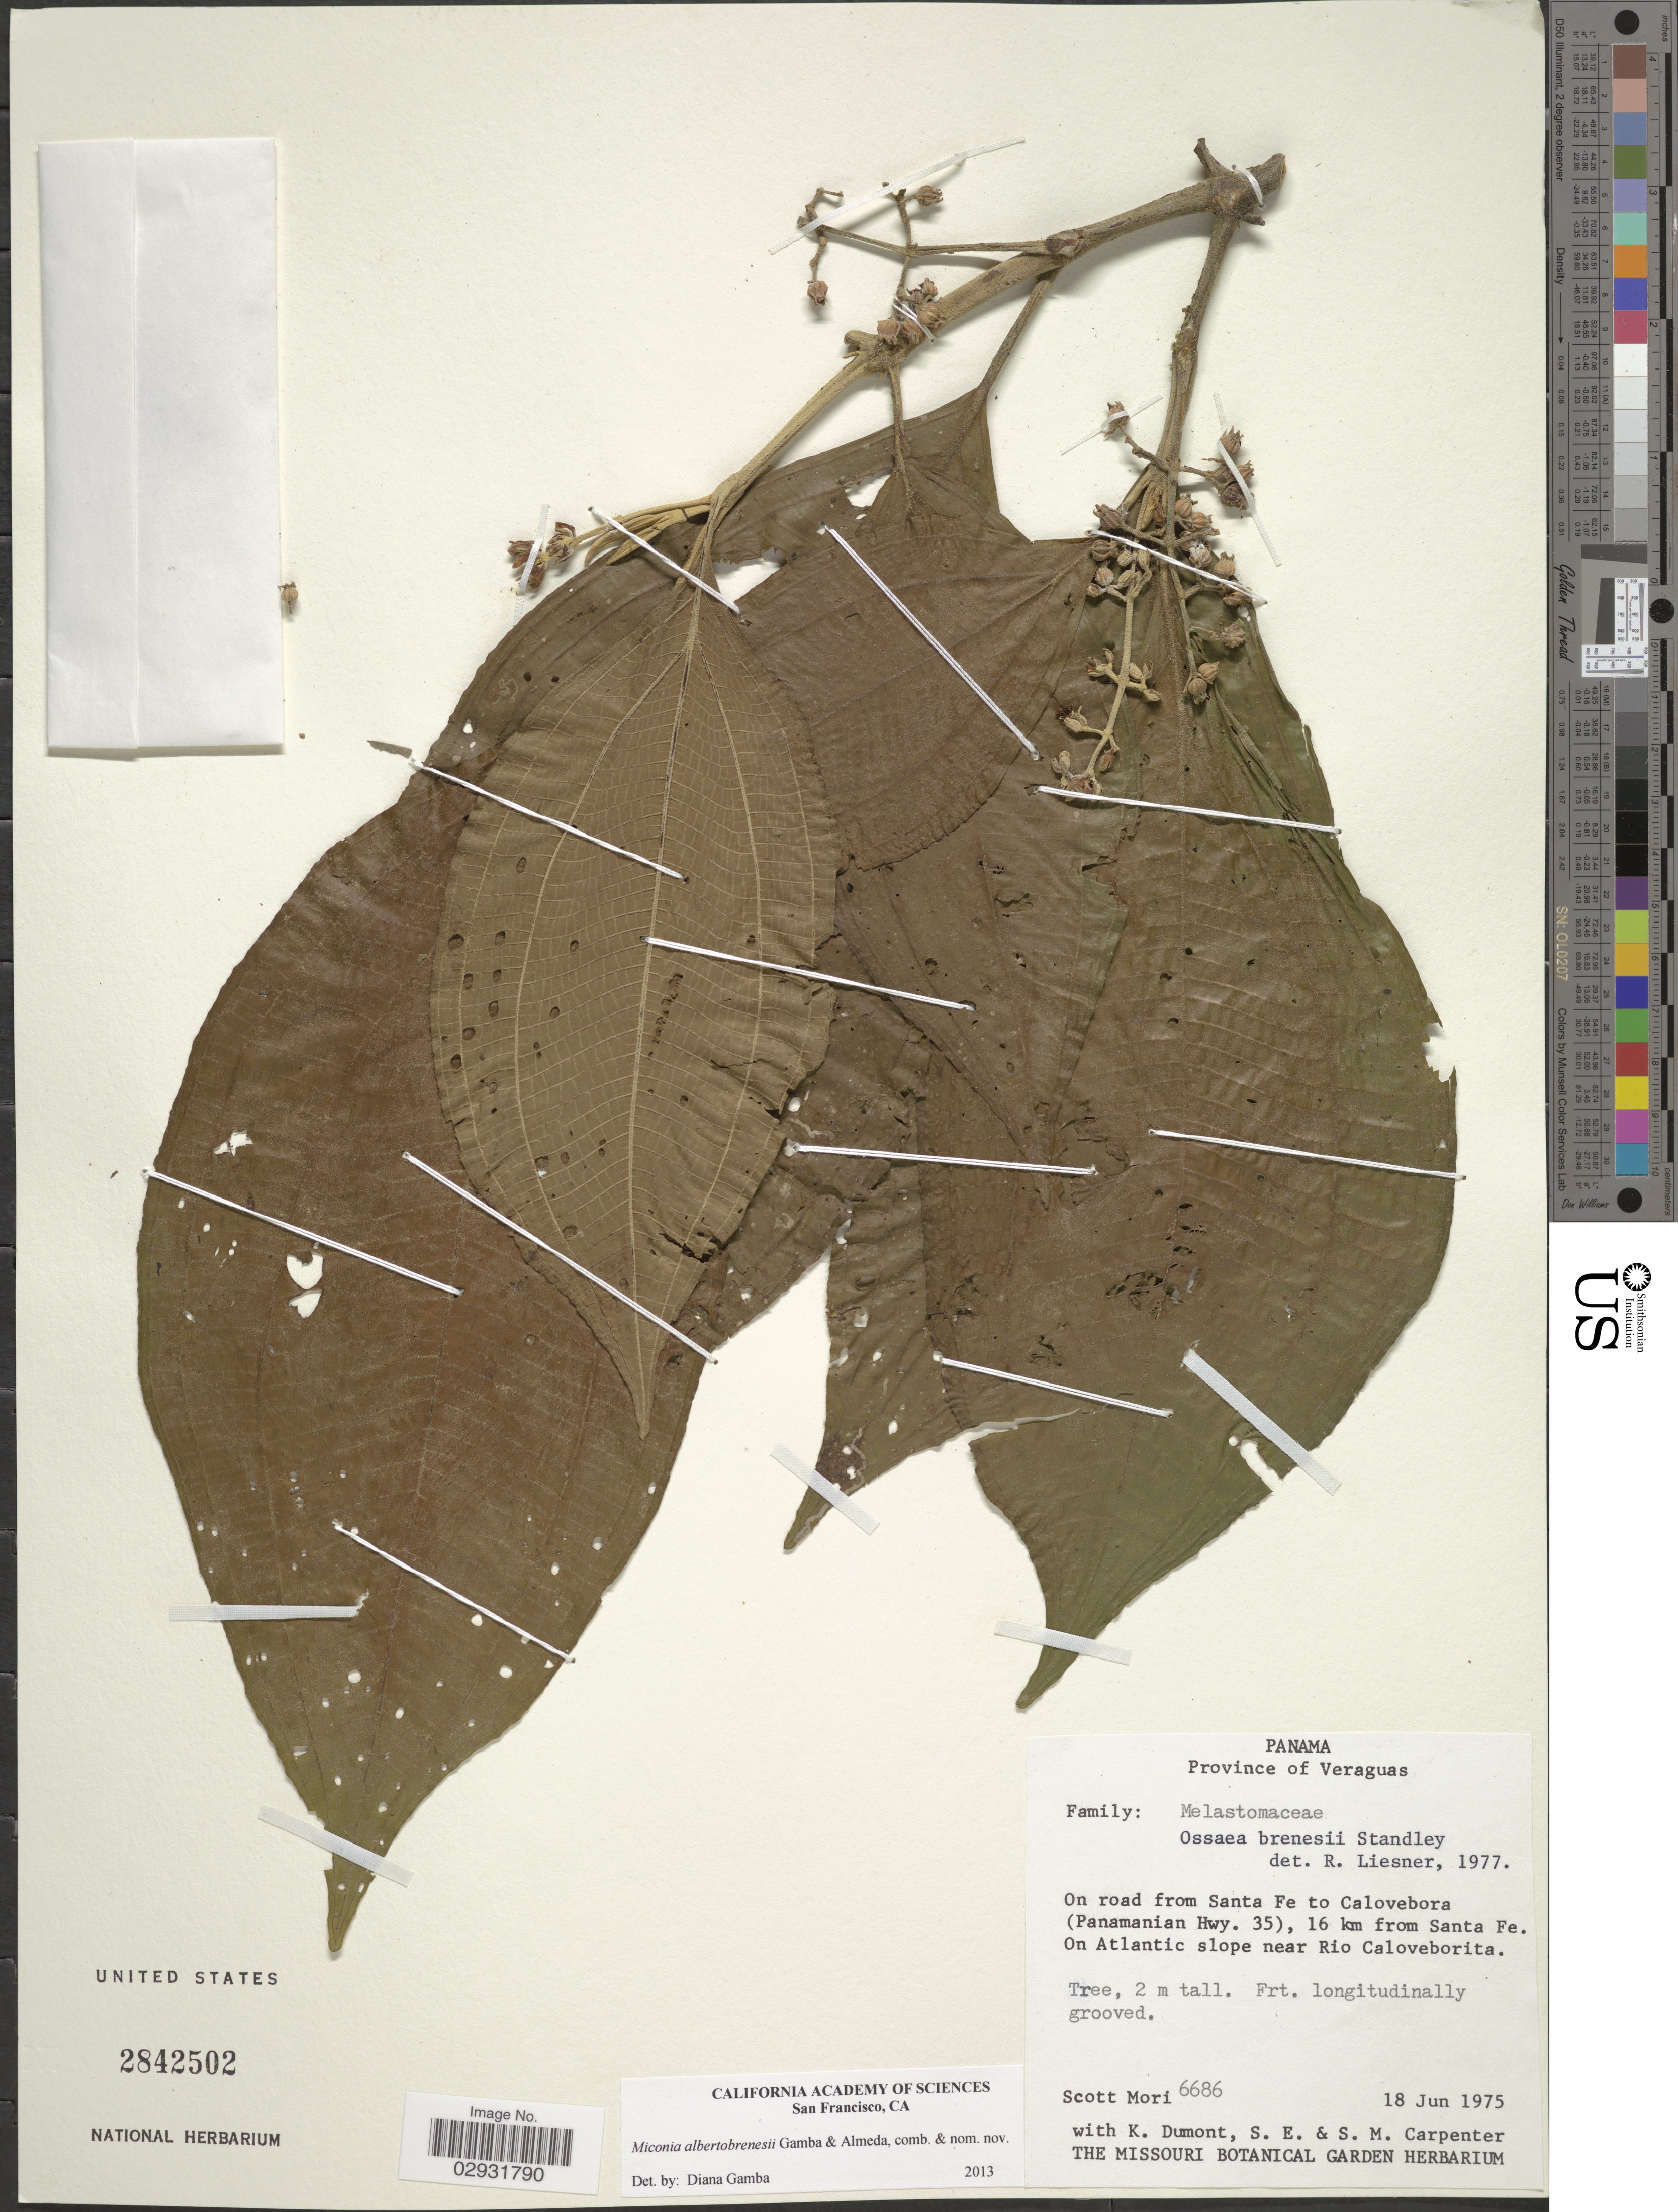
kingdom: Plantae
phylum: Tracheophyta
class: Magnoliopsida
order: Myrtales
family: Melastomataceae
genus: Miconia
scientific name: Miconia albertobrenesii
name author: Gamba & Almeda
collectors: S. Mori, K. P. Dumont, S. Carpenter & S. Carpenter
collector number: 6686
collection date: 1975-06-18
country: Panama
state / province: Veraguas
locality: Province of Veraguas. On road from Santa Fe to Calovebora (Panamanian Hwy. 35), 16 km from Santa Fe. On Atlantic slope near Rio Caloveborita.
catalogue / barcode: US 2842502